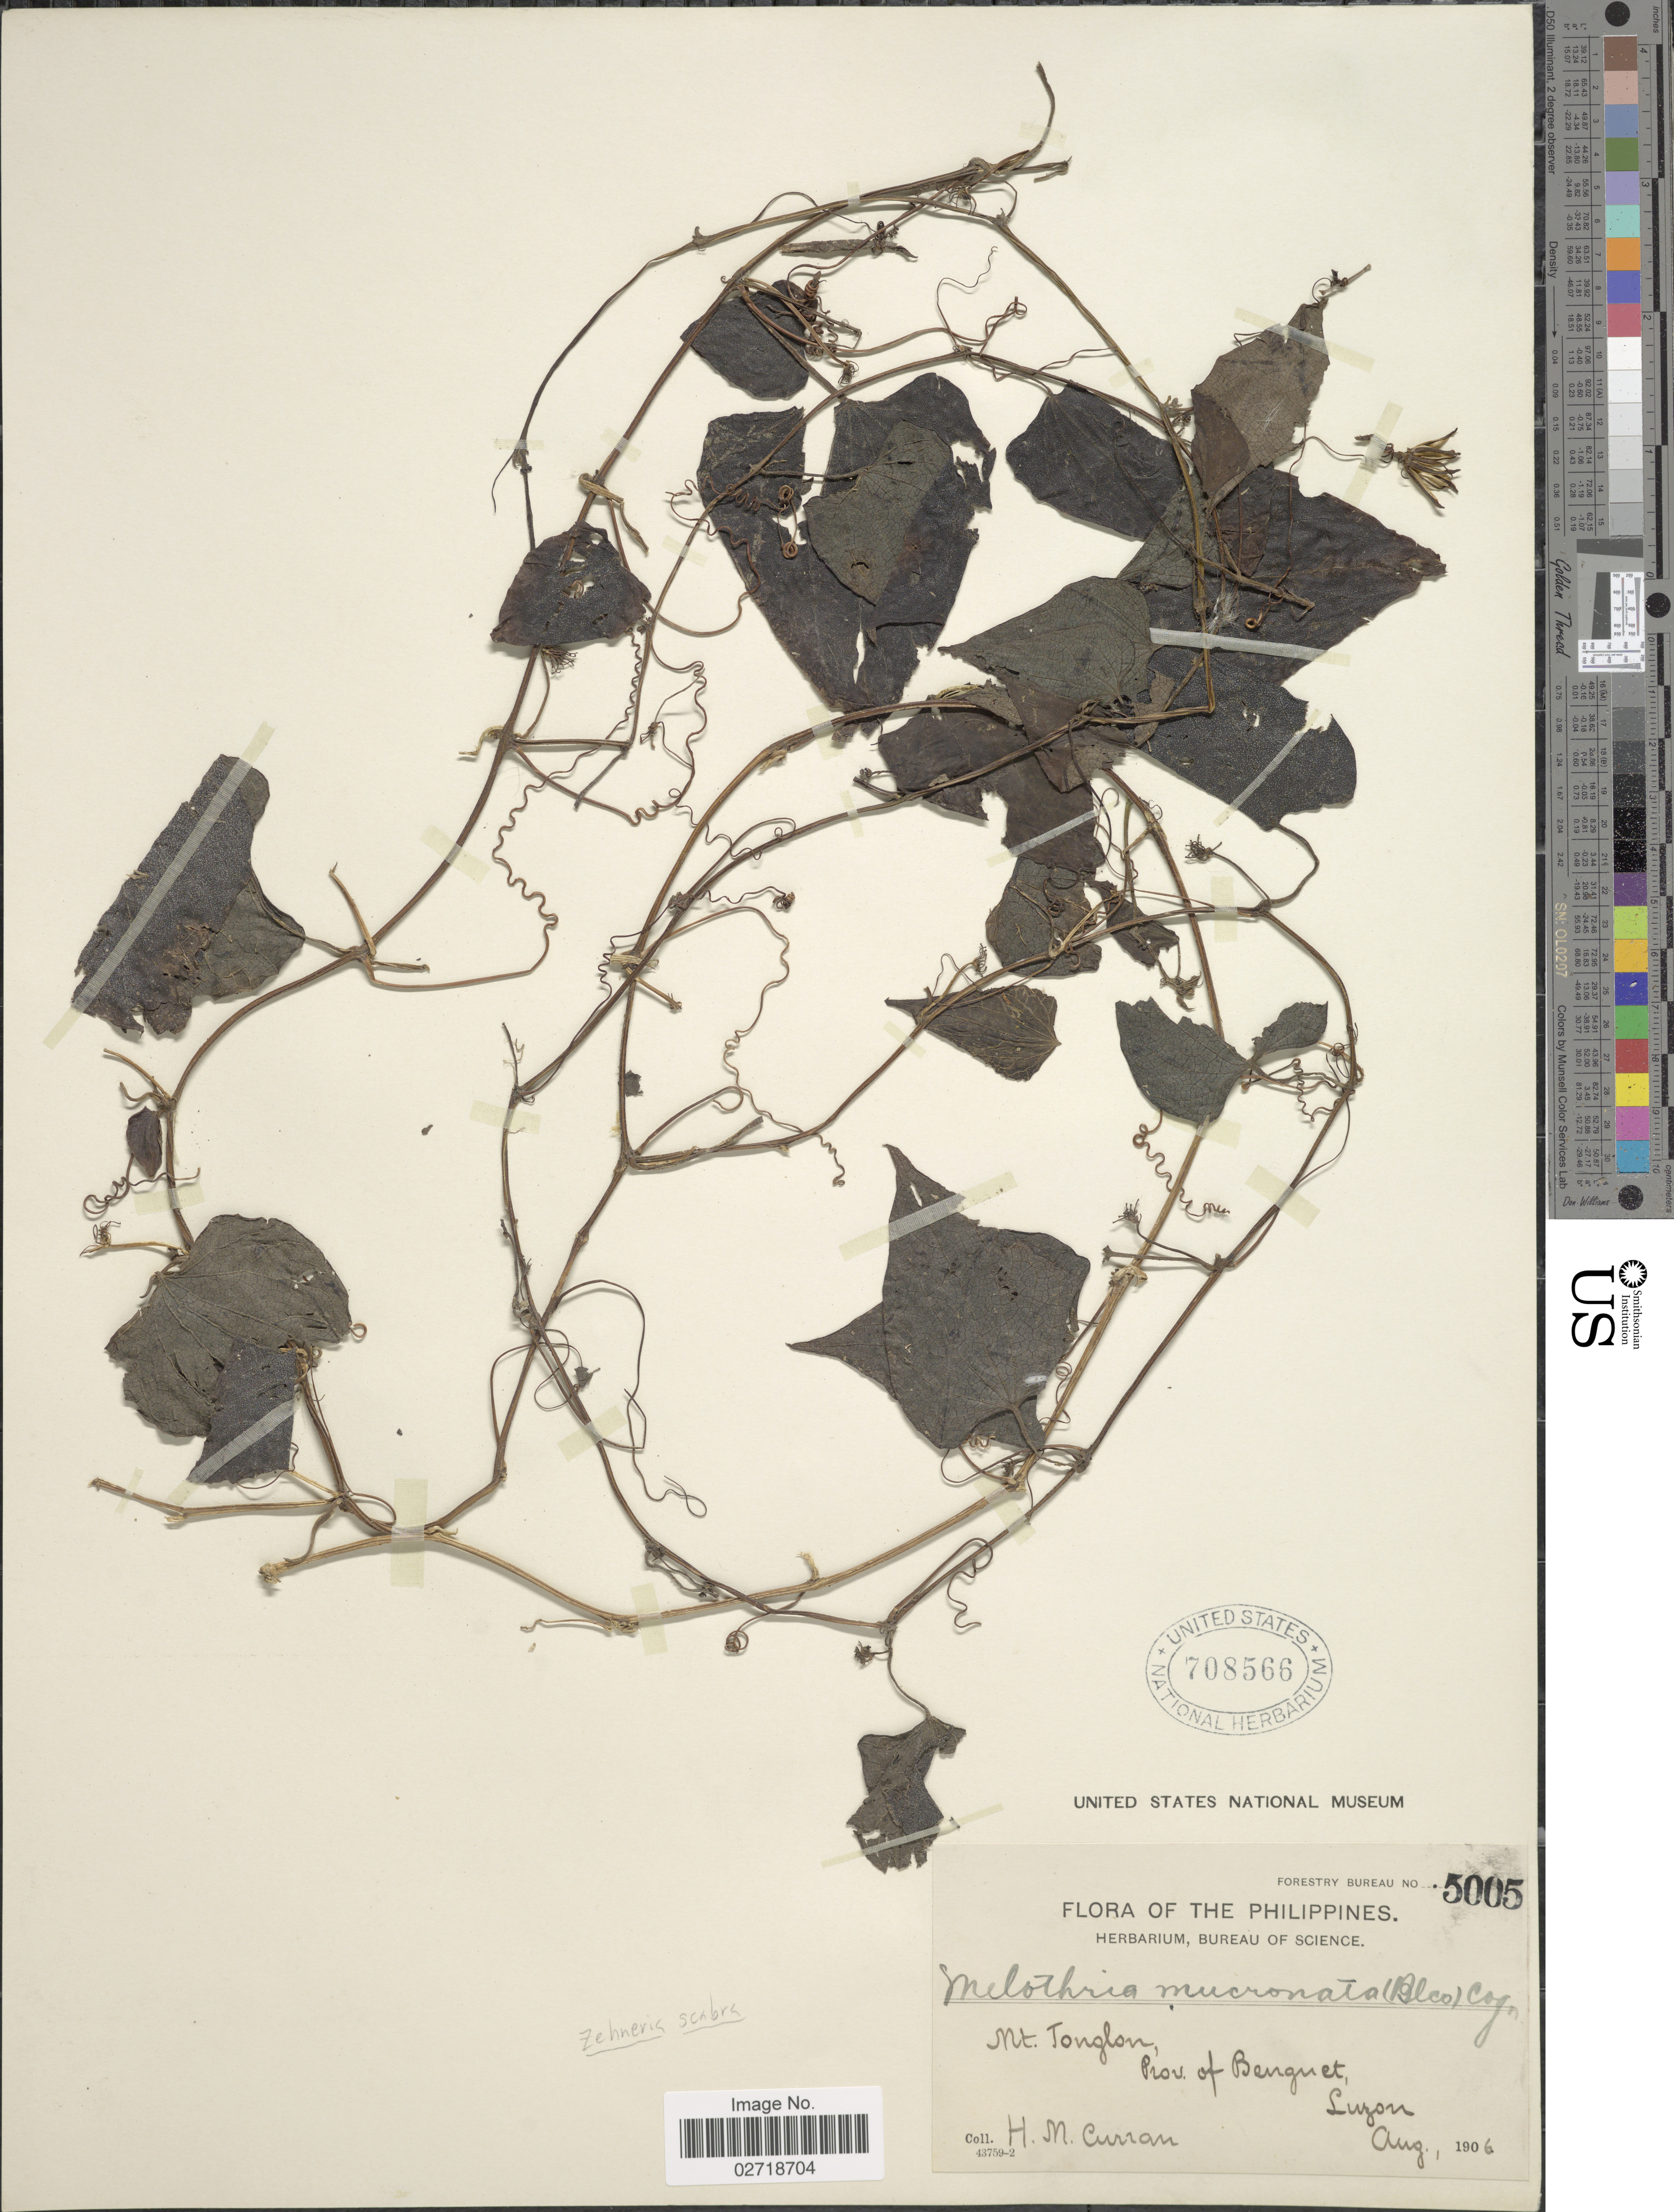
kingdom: Plantae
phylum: Tracheophyta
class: Magnoliopsida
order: Cucurbitales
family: Cucurbitaceae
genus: Zehneria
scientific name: Zehneria repanda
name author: (Blume) C.M.Simmons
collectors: H. M. Curran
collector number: Forestry Bureau 5005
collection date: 1906-08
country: Philippines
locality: Mt. Tonglon, Prov. of Benguet, Luzon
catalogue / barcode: US 708566